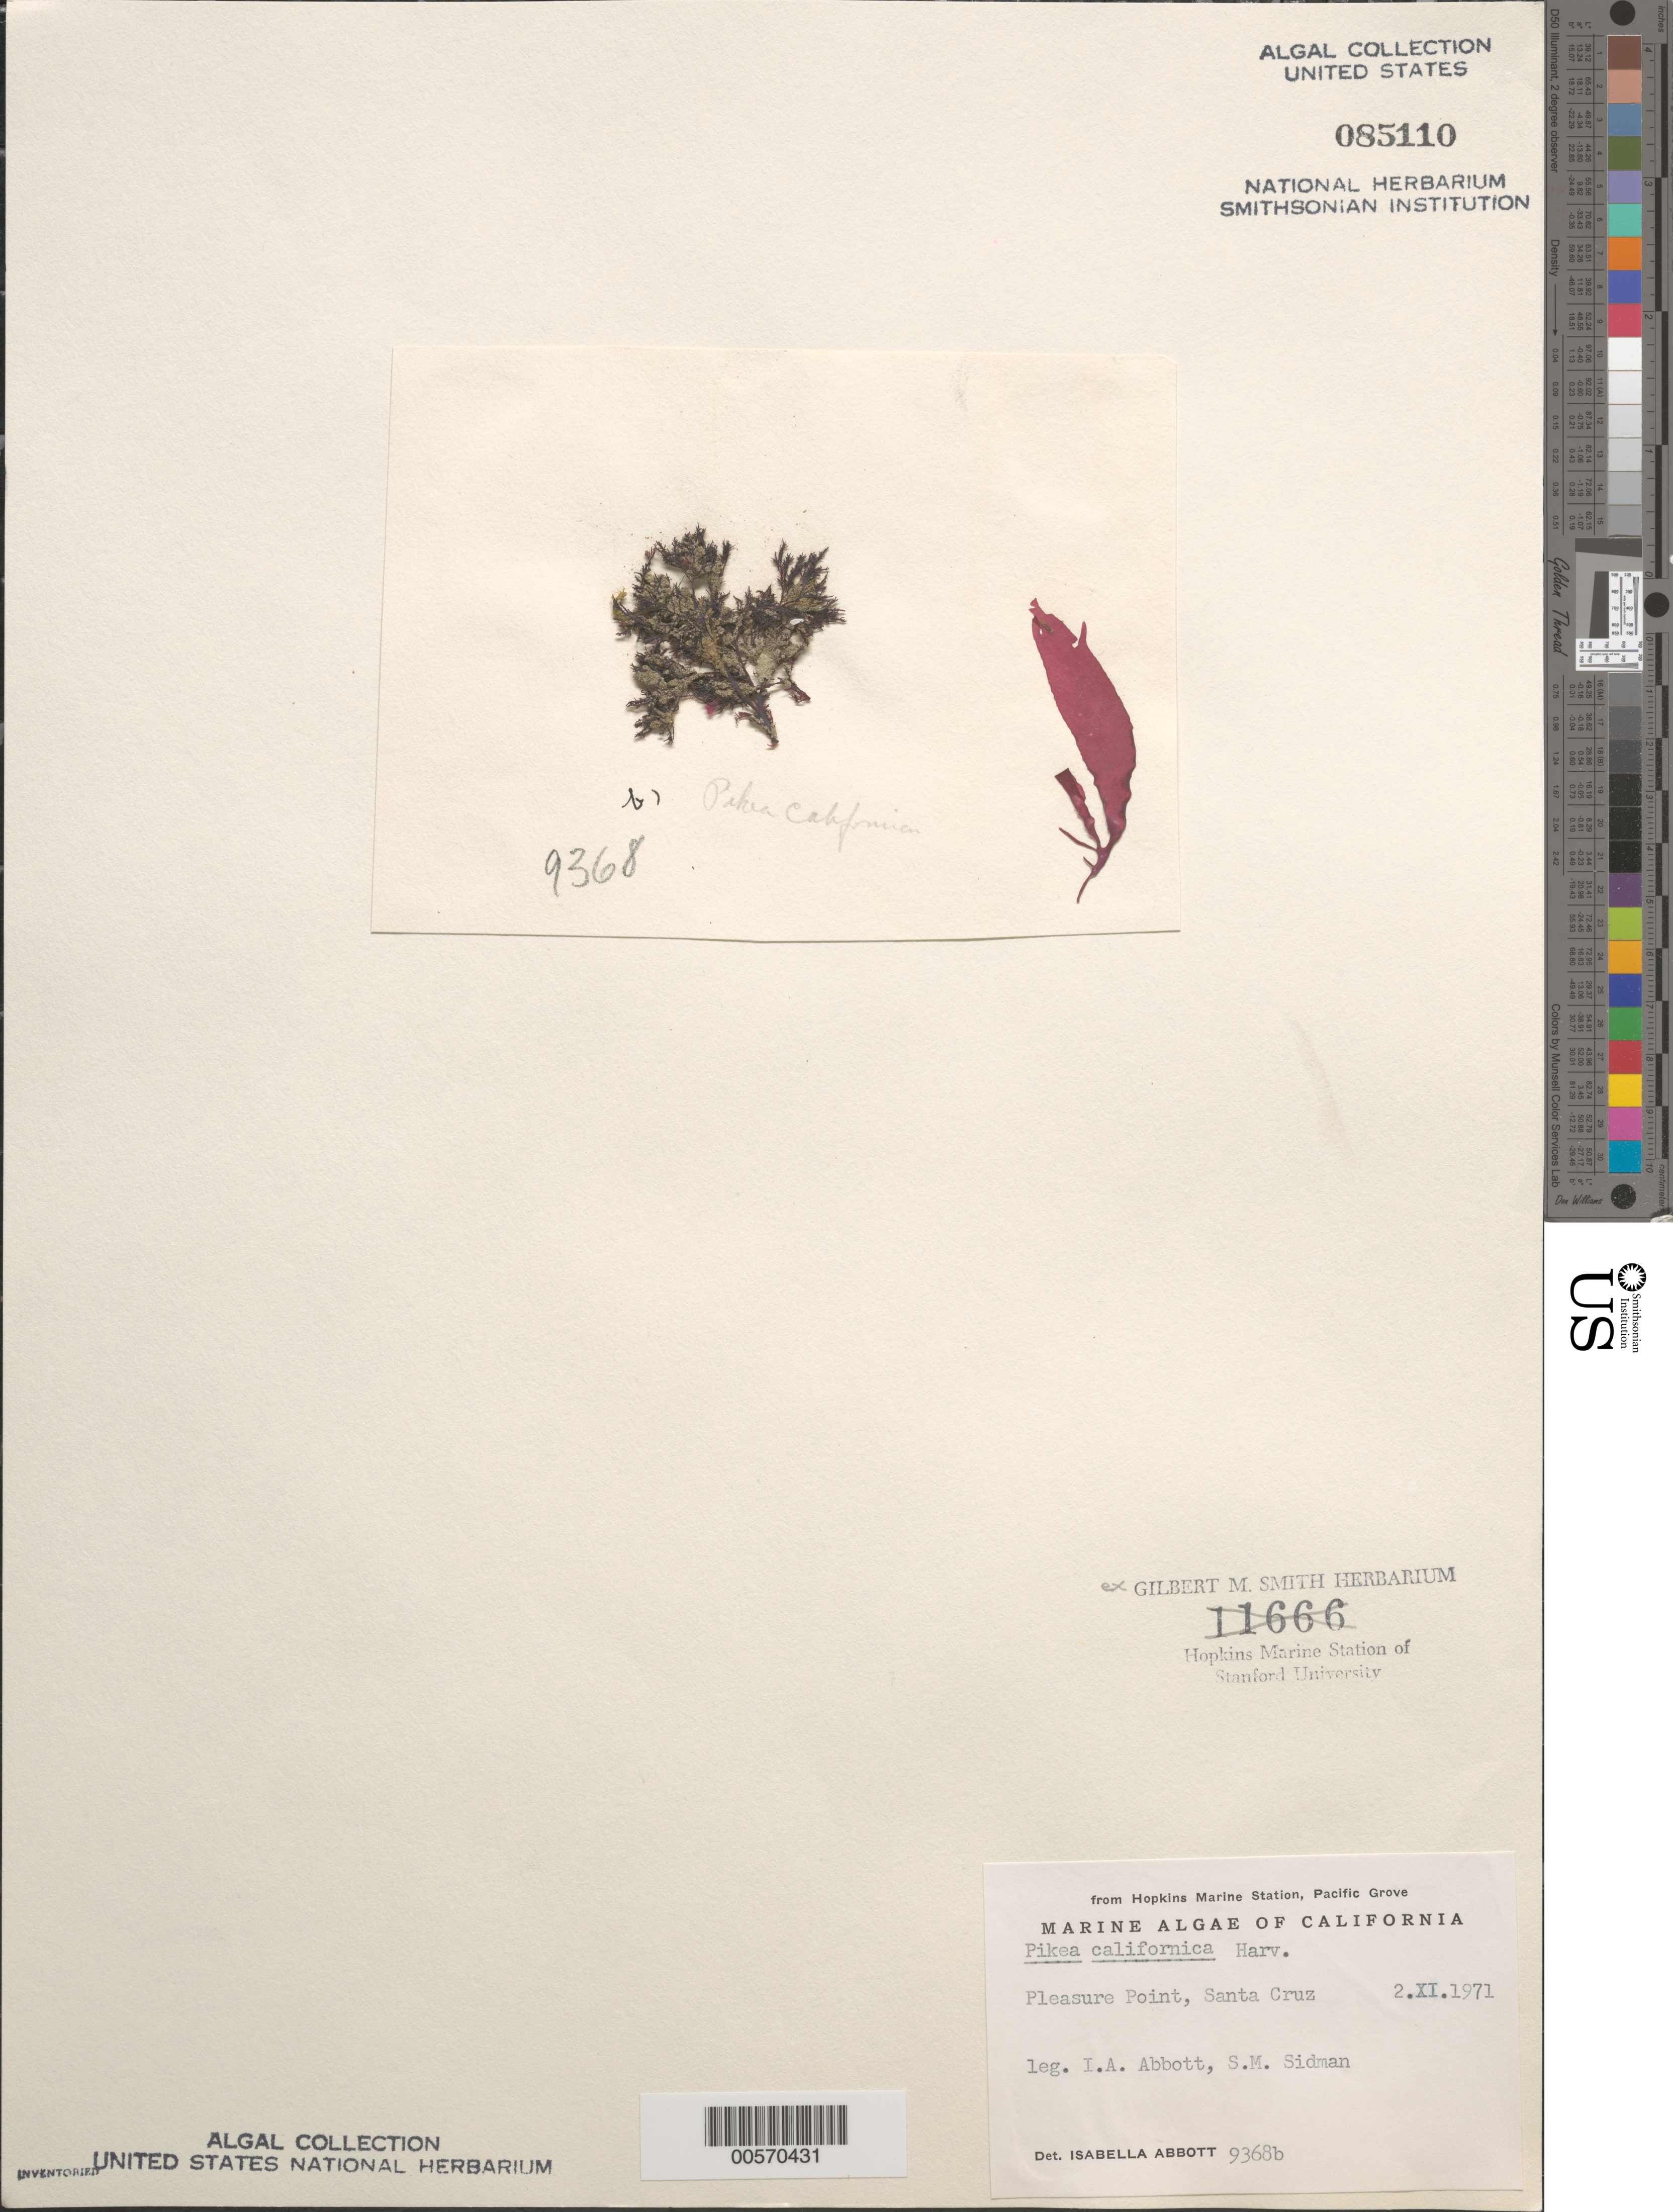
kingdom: Plantae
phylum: Rhodophyta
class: Florideophyceae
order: Gigartinales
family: Dumontiaceae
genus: Pikea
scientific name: Pikea californica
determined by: Abbott, Isabella A.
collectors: I. A. Abbott & S. Sidman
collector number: IAA 9368b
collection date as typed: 02 Nov 1971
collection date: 1971-11-02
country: United States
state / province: California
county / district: Santa Cruz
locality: Pleasure Point, Santa Cruz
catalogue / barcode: US 85110